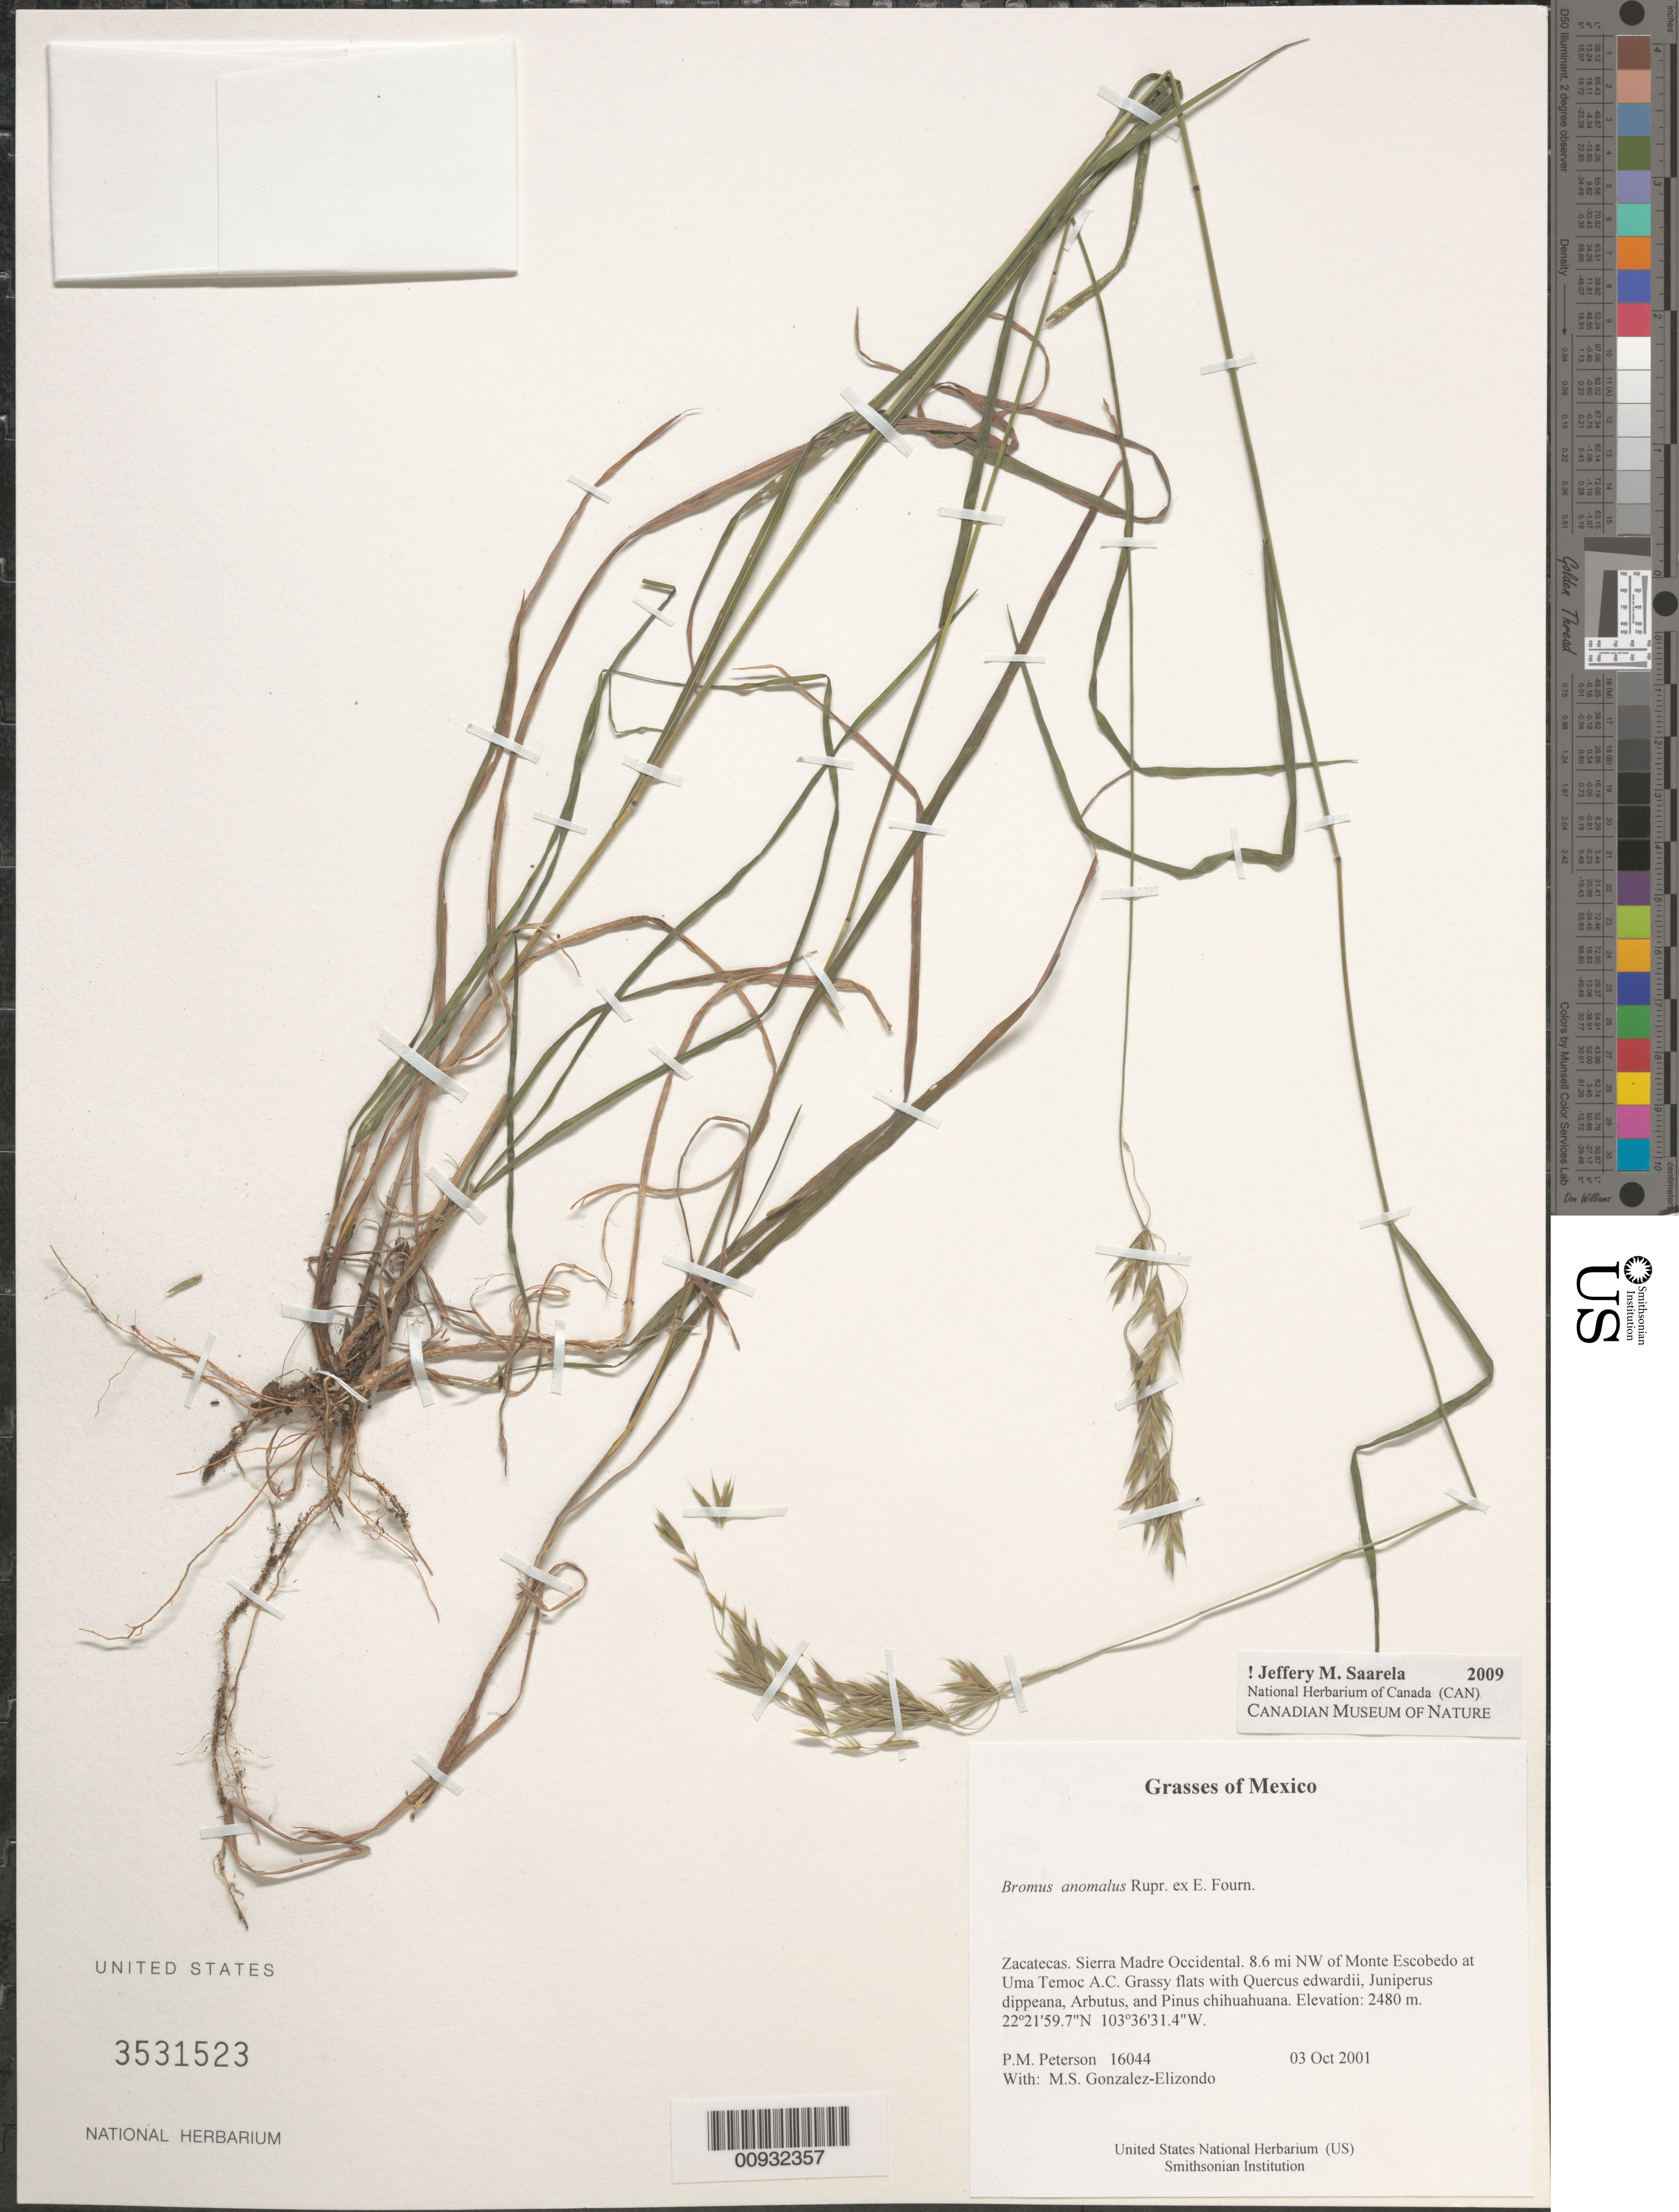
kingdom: Plantae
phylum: Tracheophyta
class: Liliopsida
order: Poales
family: Poaceae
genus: Bromus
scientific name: Bromus anomalus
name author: Rupr. ex E. Fourn.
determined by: Saarela, J. M., (CAN), Canadian Museum of Nature (CANADA)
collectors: P. M. Peterson & M. S. González-Elizondo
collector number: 16044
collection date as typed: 03 Oct 2001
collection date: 2001-10-03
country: Mexico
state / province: Zacatecas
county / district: Sierra Madre Occidental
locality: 8.6 mi NW of Monte Escobedo at Uma Temoc A.C. Grassy flats with Quercus edwardii, Juniperus dippeana, Arbutus, and Pinus chihuahuana.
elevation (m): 2480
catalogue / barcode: US 3531523